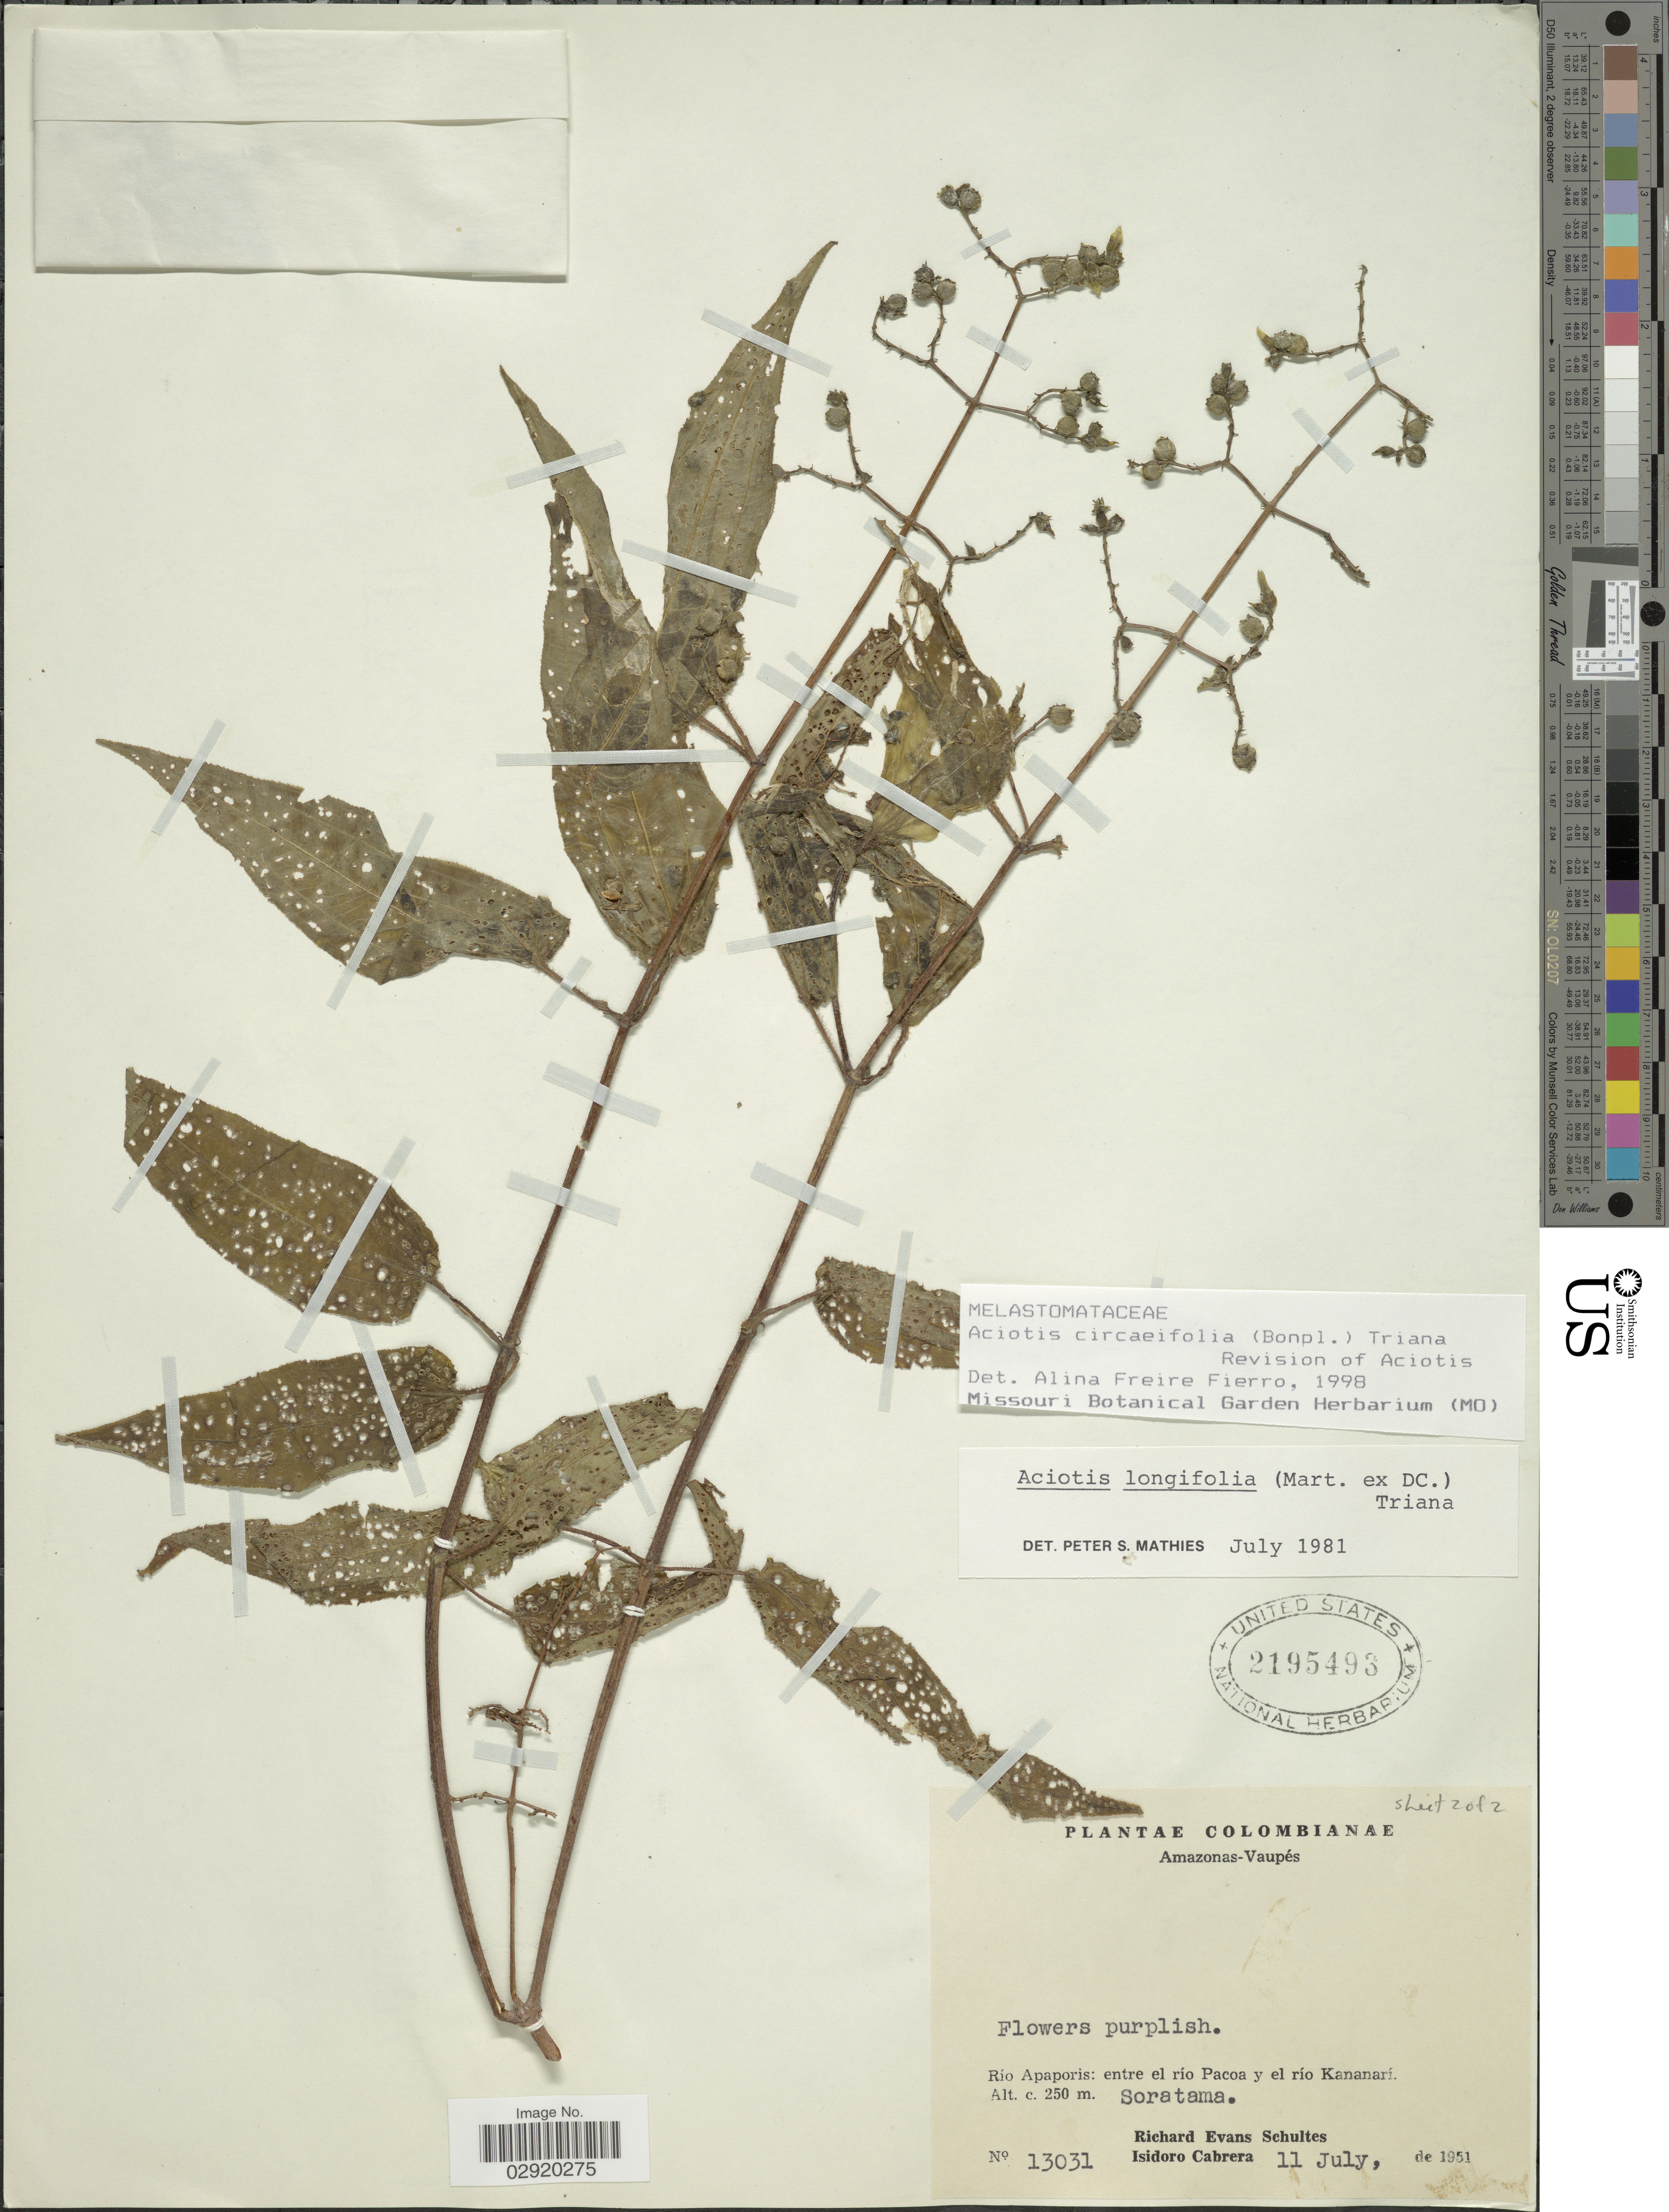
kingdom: Plantae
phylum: Tracheophyta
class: Magnoliopsida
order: Myrtales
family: Melastomataceae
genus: Aciotis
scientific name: Aciotis circaeifolia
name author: (Bonpl.) Triana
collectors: R. E. Schultes & I. Cabrera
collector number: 13031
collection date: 1951-07-11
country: Colombia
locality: Amazonas-Vaupés. Río Apaporis: entre el río Pacoa y el río Kananarí. Soratama.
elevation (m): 250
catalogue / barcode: US 2195493